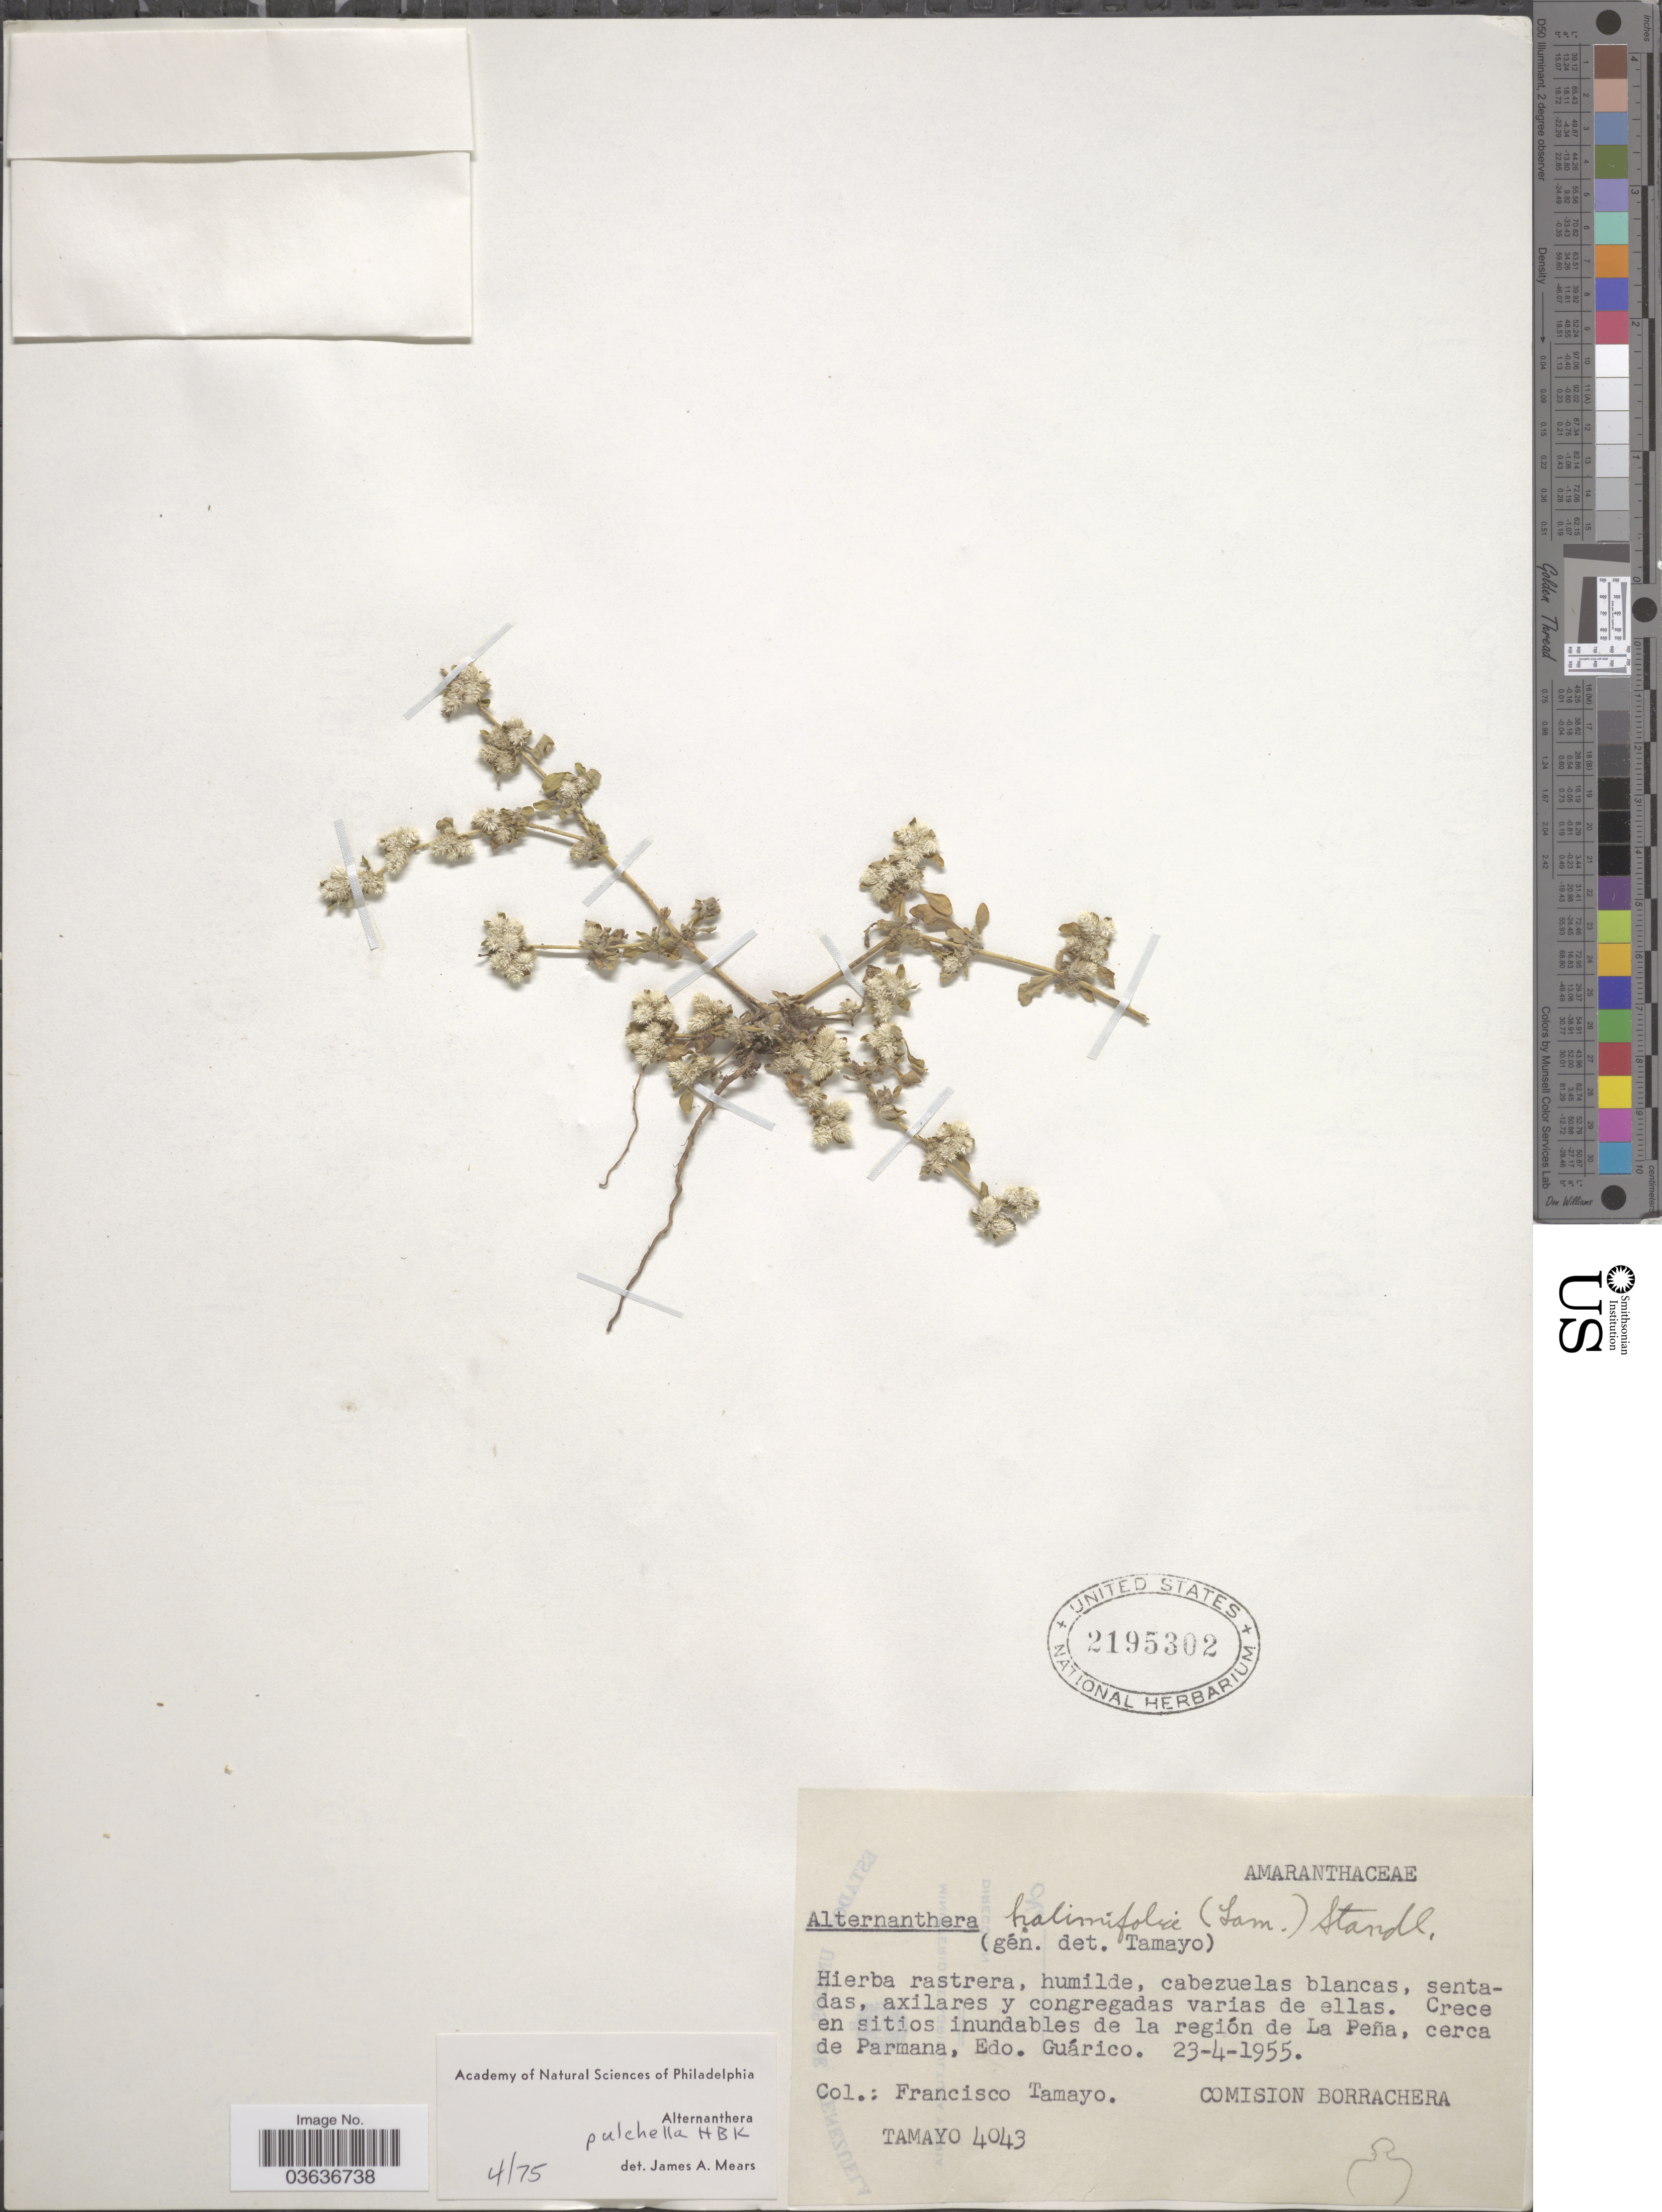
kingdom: Plantae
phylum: Tracheophyta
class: Magnoliopsida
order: Caryophyllales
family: Amaranthaceae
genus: Alternanthera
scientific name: Alternanthera pulchella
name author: Kunth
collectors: F. Tamayo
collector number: Tamayo4043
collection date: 1955-04-23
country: Venezuela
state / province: Guárico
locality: La región de La Peña, cerca de Parmana.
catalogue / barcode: US 2195302